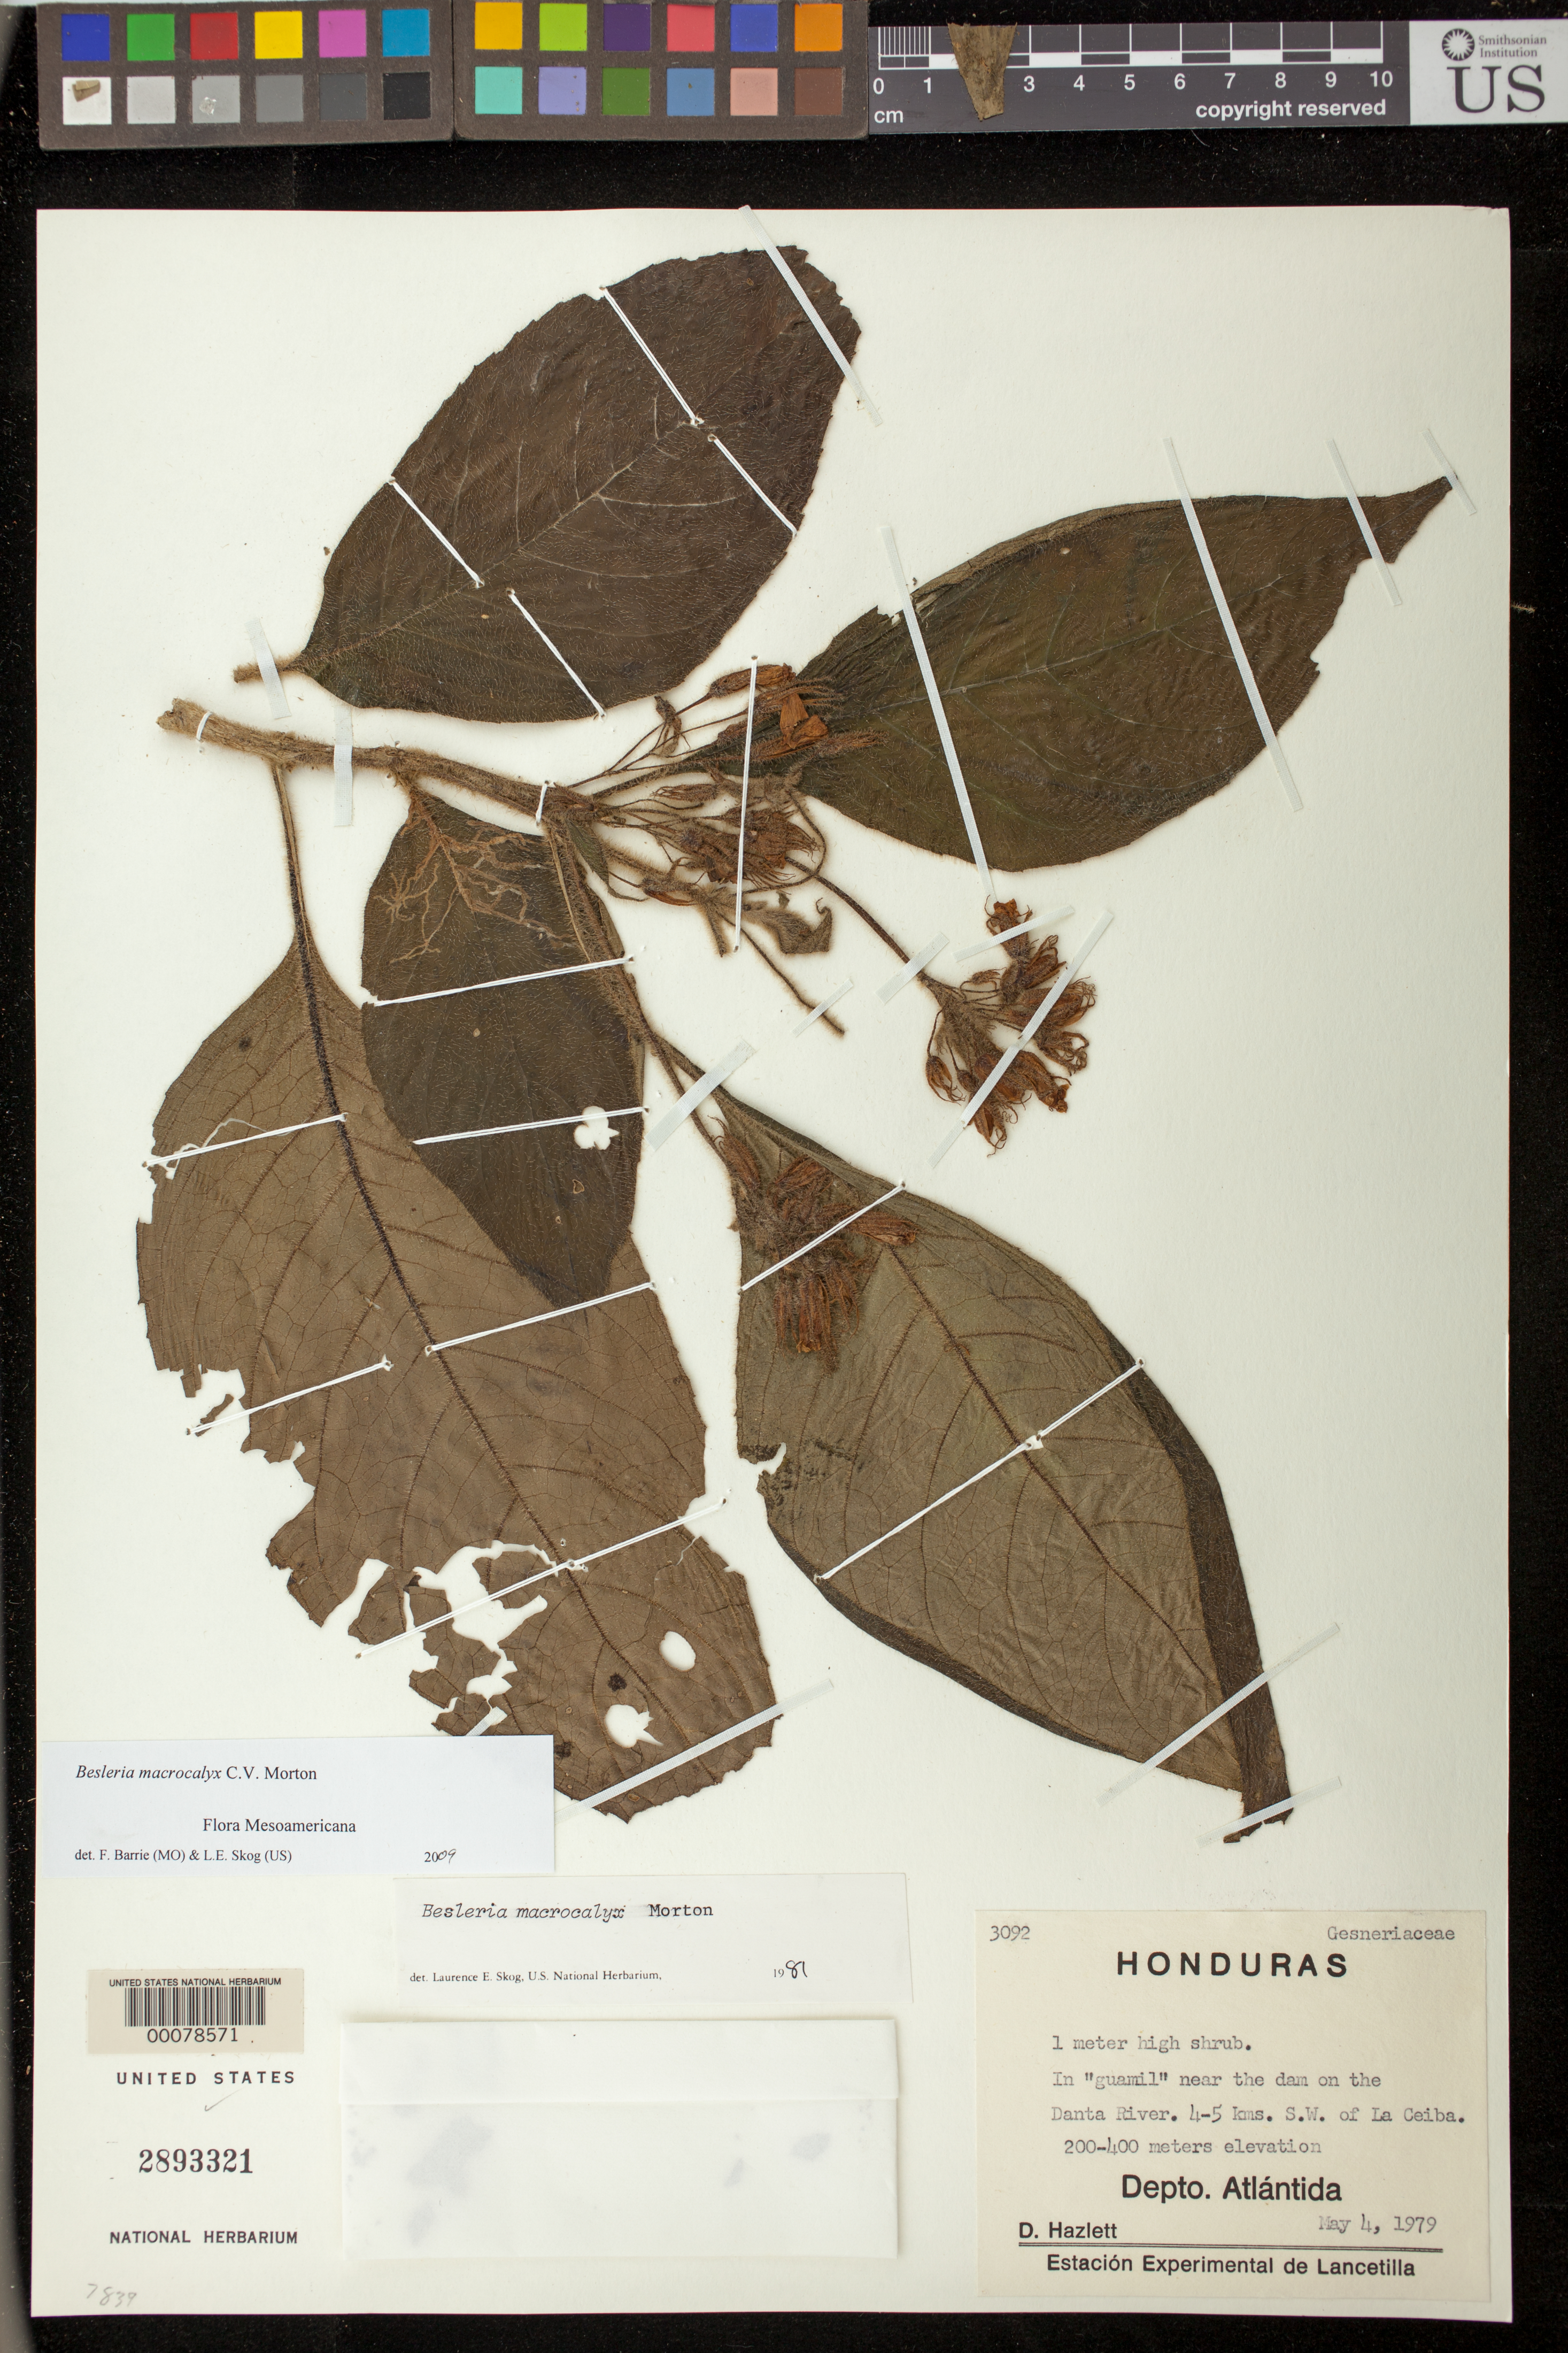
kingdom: Plantae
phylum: Tracheophyta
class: Magnoliopsida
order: Lamiales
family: Gesneriaceae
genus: Besleria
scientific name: Besleria macrocalyx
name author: C.V. Morton in Yunck.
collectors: D. Hazlett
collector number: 3092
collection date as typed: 04 May 1979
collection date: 1979-05-04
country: Honduras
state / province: Atlántida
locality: In "Guamil" near the dam on the Danta River, 4-5 km SW of La Ceiba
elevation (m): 200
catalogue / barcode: US 2893321